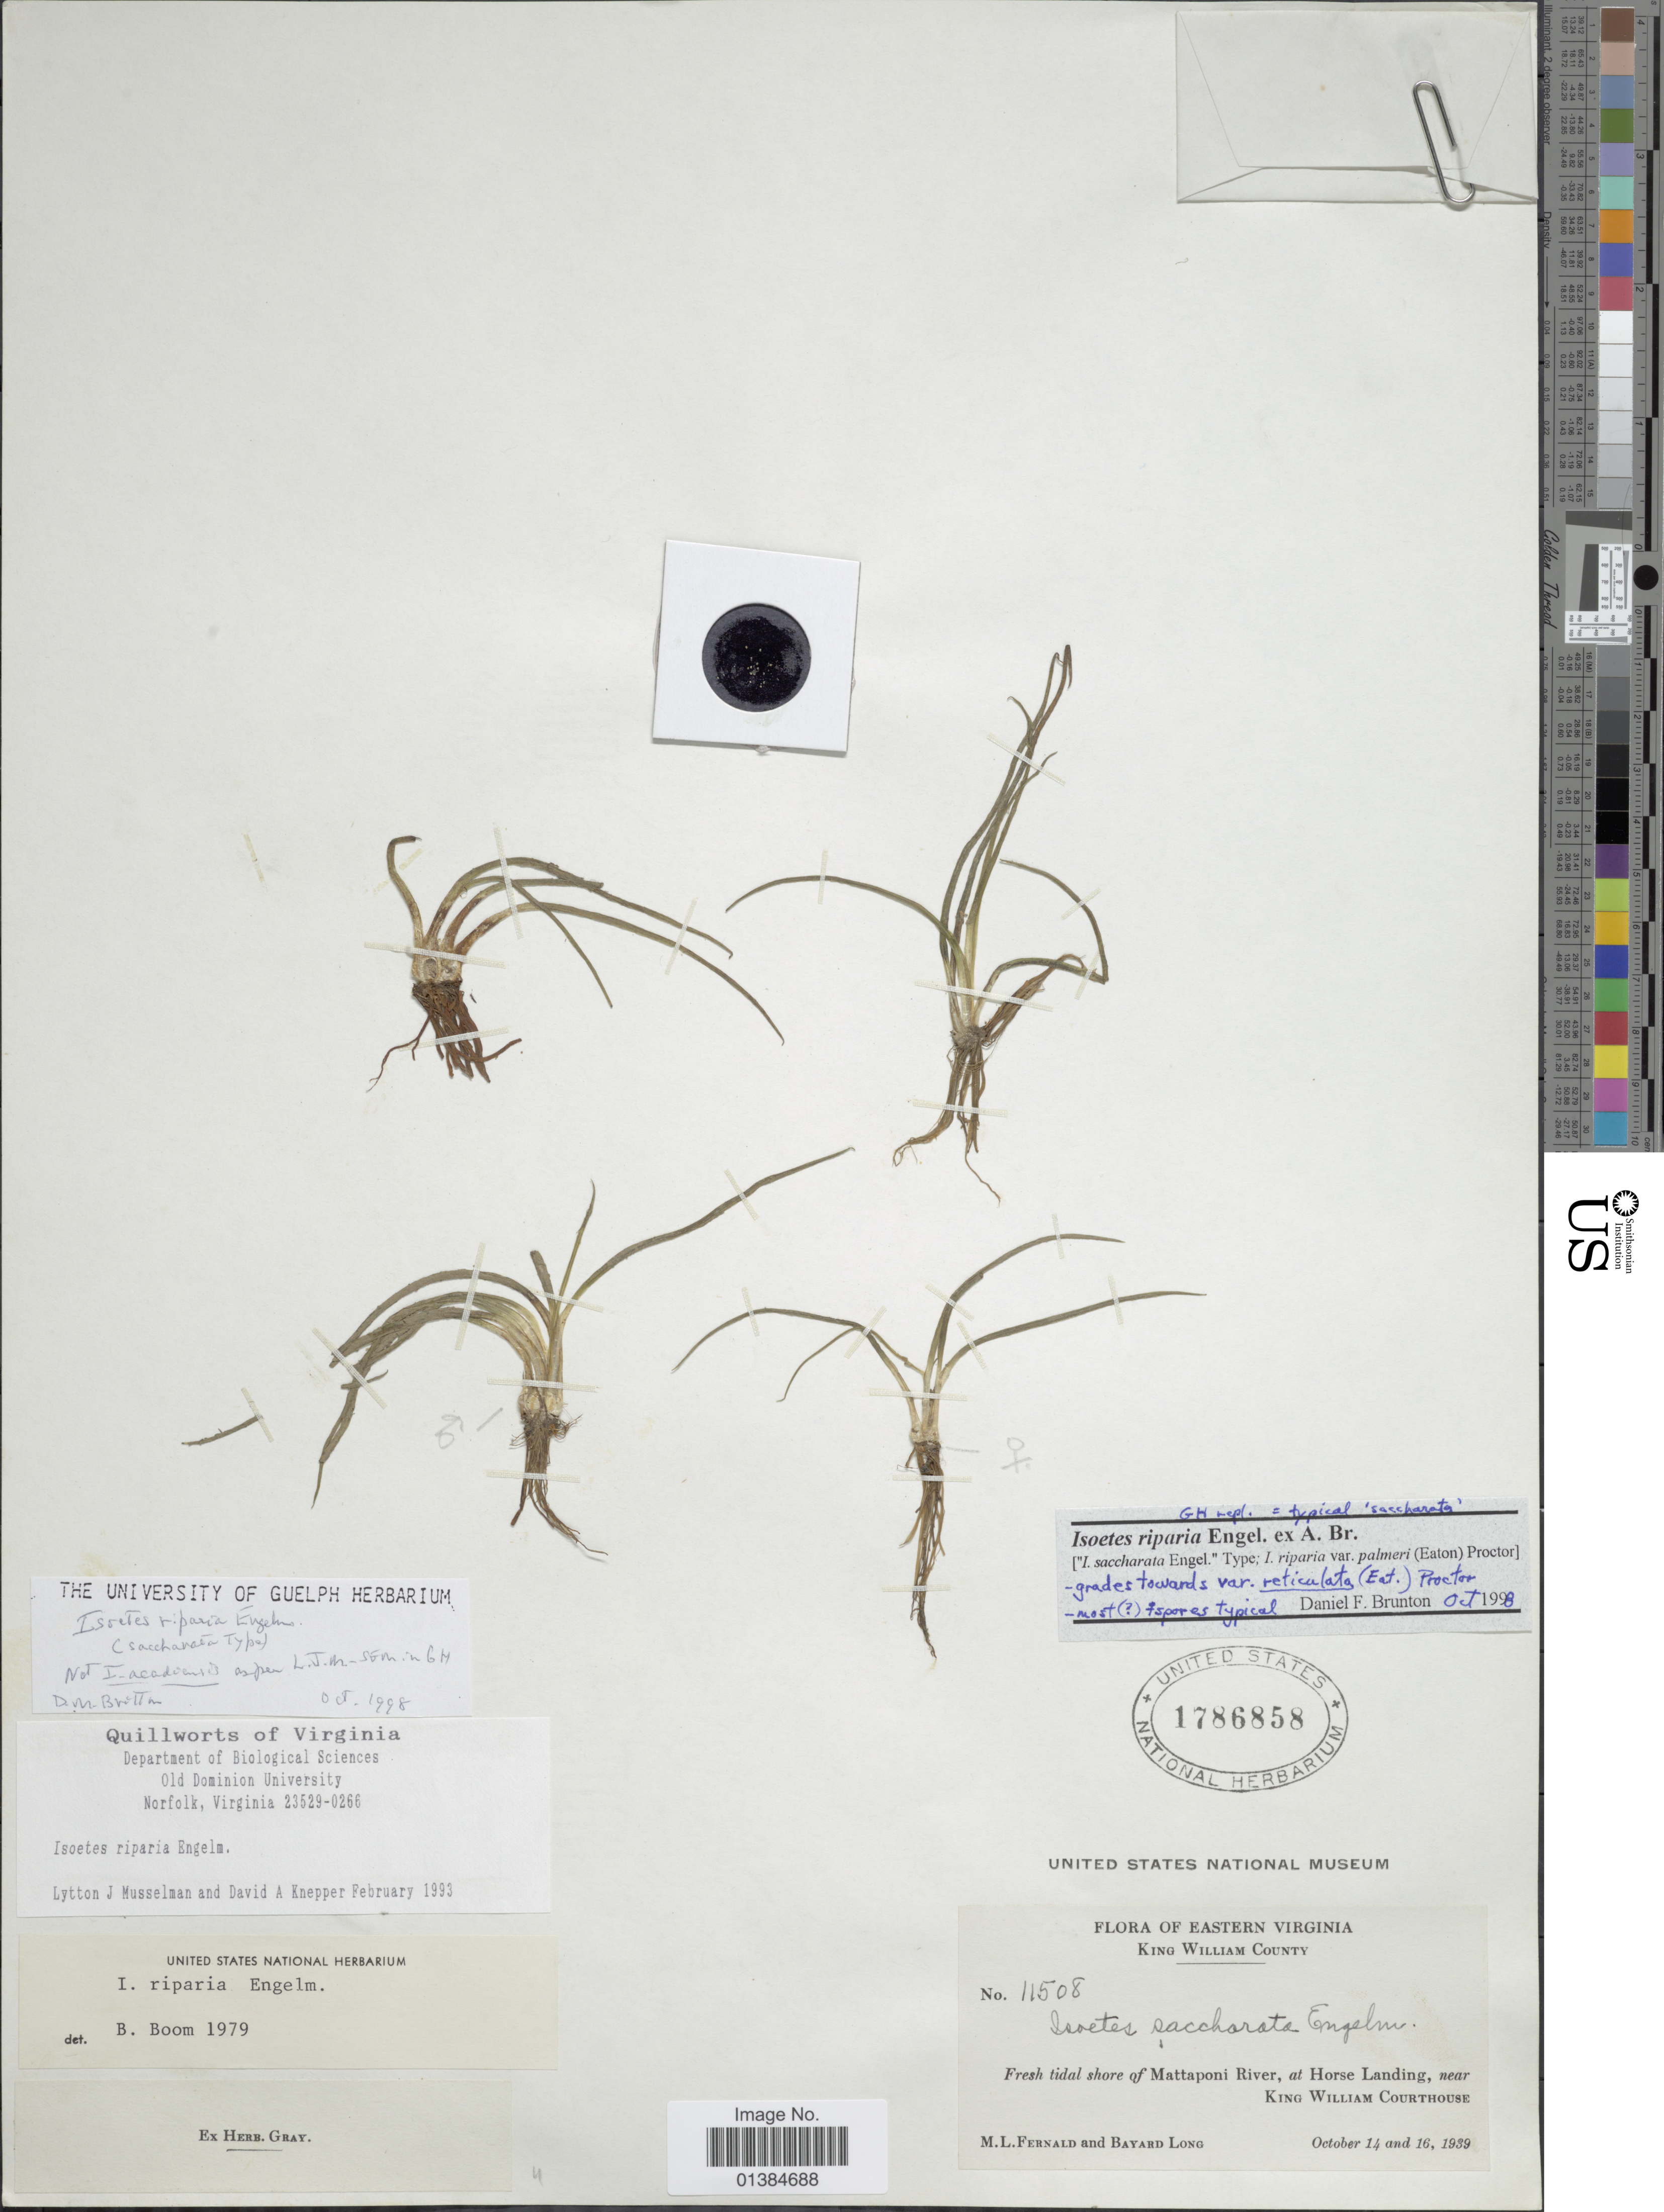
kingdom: Plantae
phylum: Tracheophyta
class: Lycopodiopsida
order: Isoetales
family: Isoetaceae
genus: Isoetes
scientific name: Isoetes riparia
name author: Engelm. ex A. Braun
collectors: M. L. Fernald & B. H. Long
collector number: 11508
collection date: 1939-10-14/1939-10-16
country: United States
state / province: Virginia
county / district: King William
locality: Eastern Virginia. King William County. Fresh tidal shore of Mattaponi River, at Horse Landing, near King William Courthouse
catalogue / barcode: US 1786858